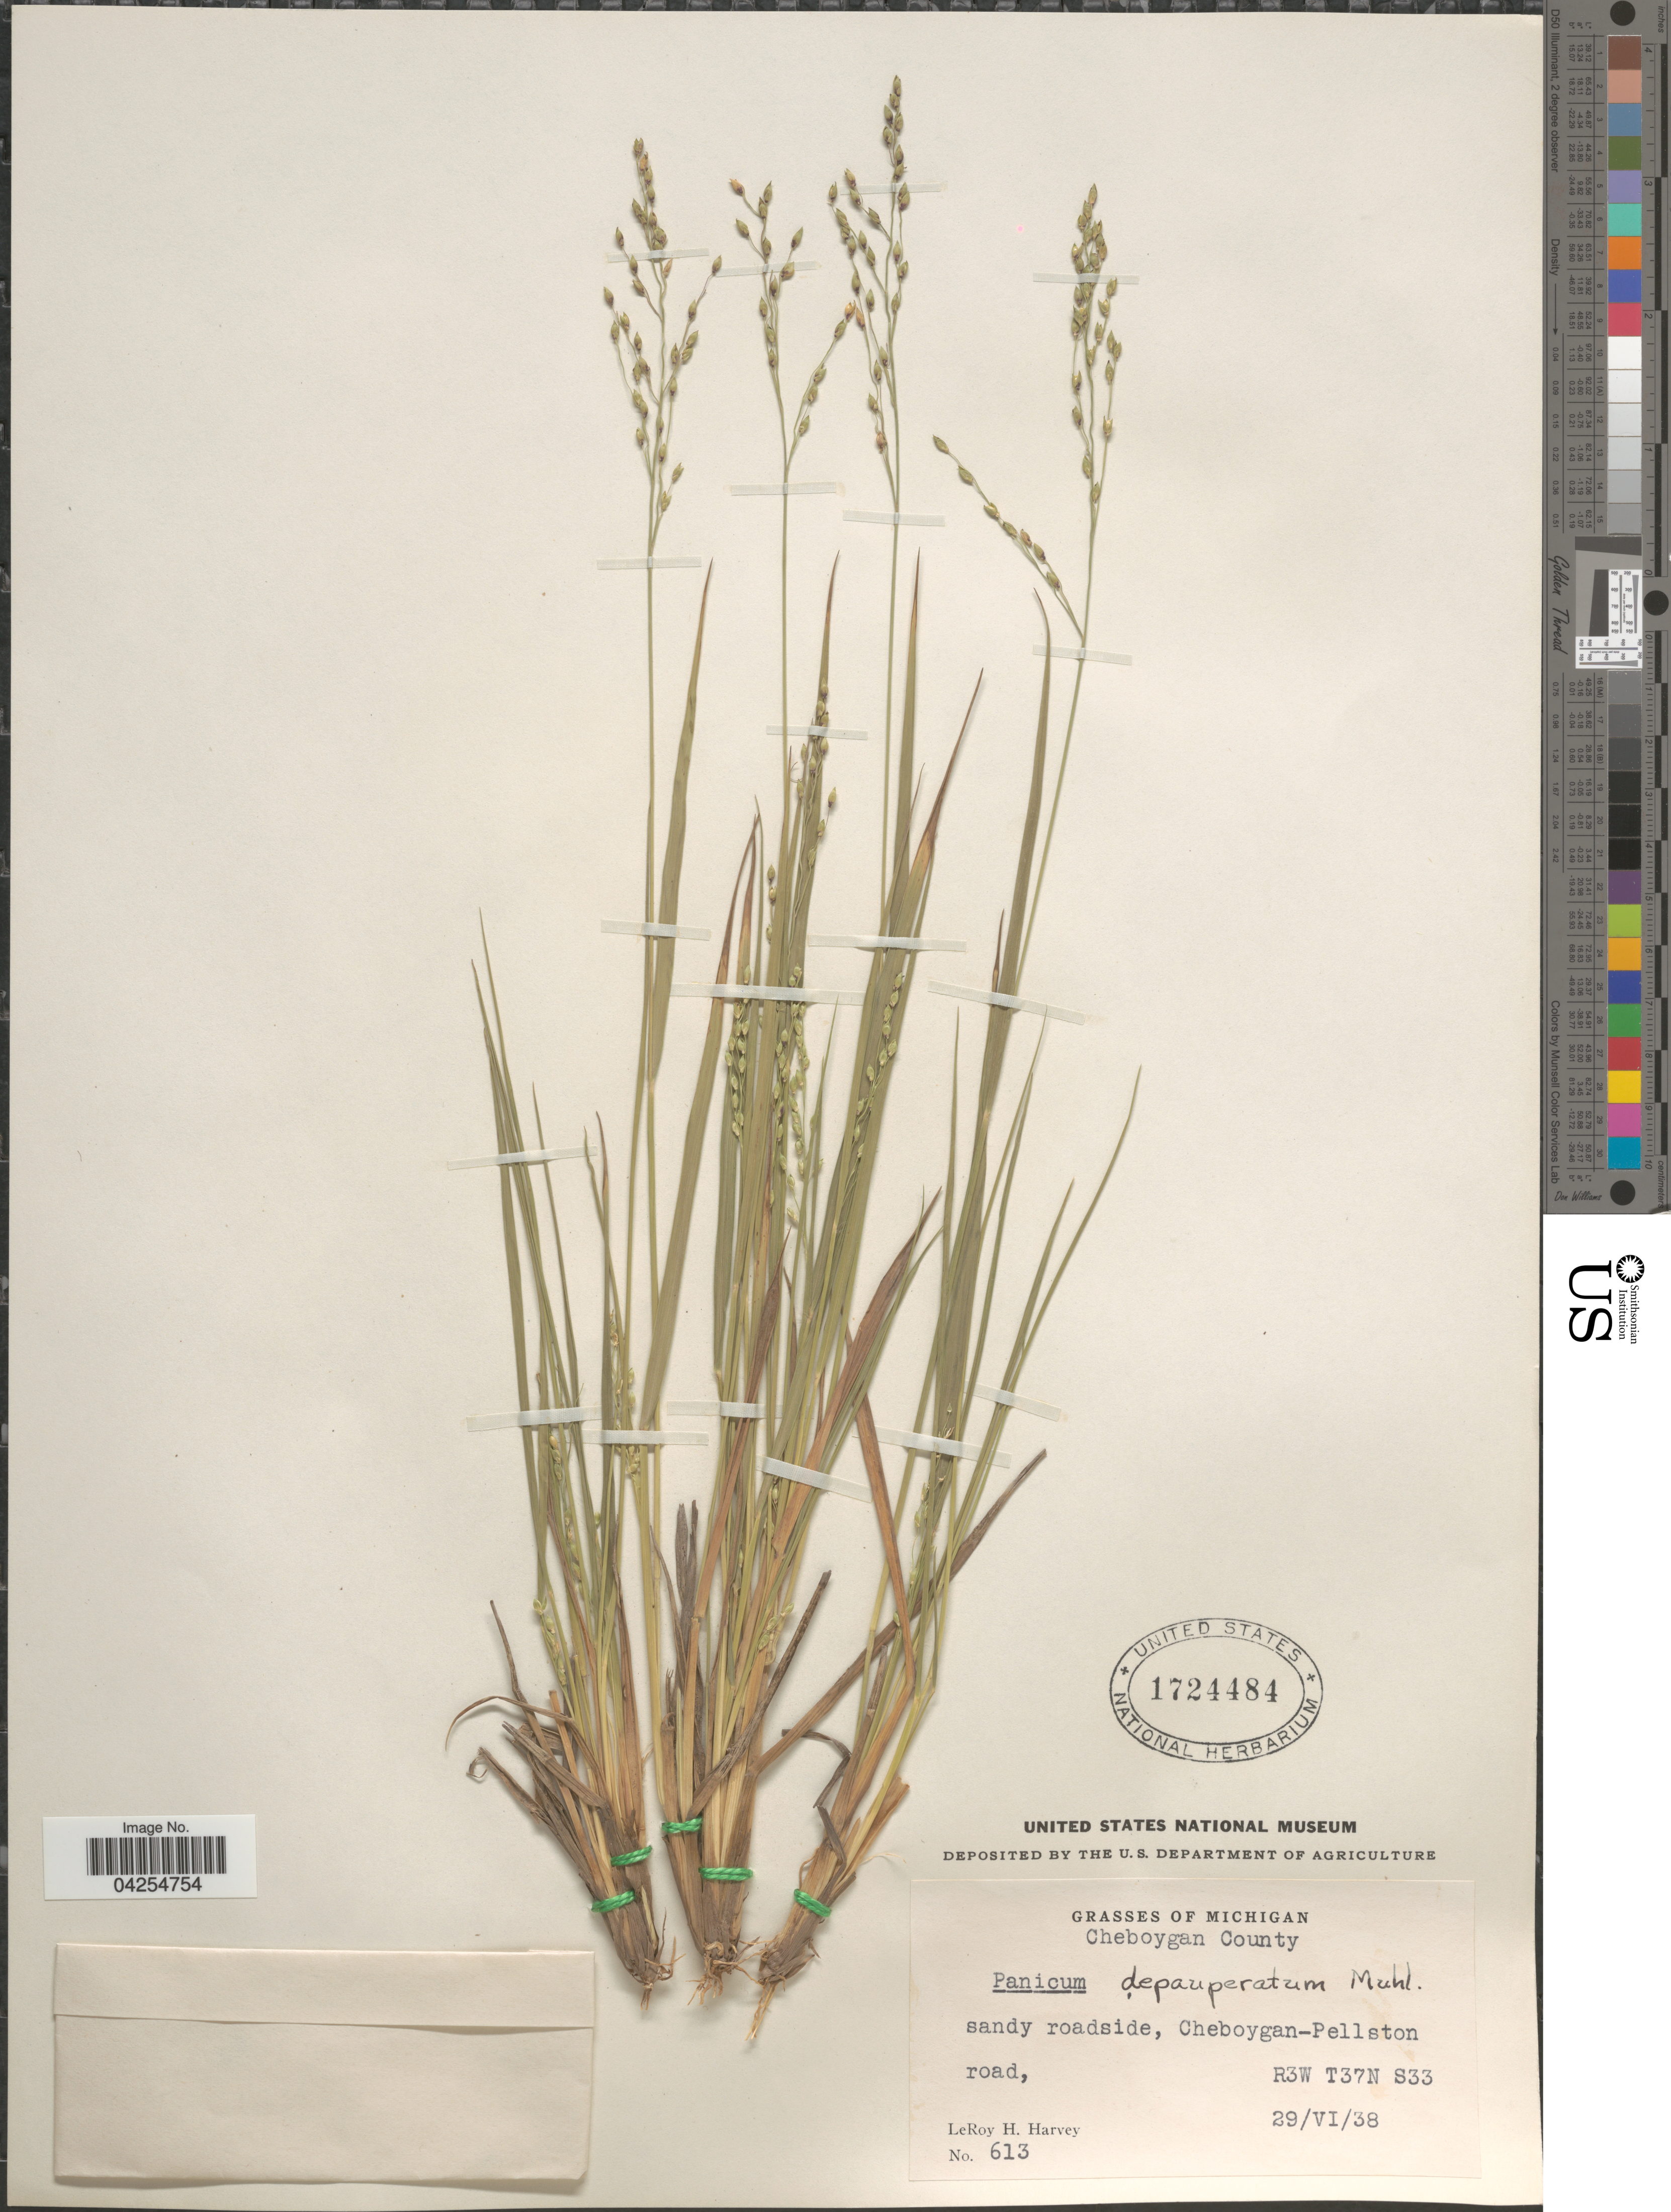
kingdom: Plantae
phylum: Tracheophyta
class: Liliopsida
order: Poales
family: Poaceae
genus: Dichanthelium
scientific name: Dichanthelium depauperatum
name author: (Muhl.) Gould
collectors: L. H. Harvey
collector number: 613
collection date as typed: Transcribed d/m/y: 29/6/38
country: United States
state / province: Michigan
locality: Cheboygan County. Sandy roadside, Cheboygan-Pellston road, R3W T37N S33.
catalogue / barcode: US 1724484